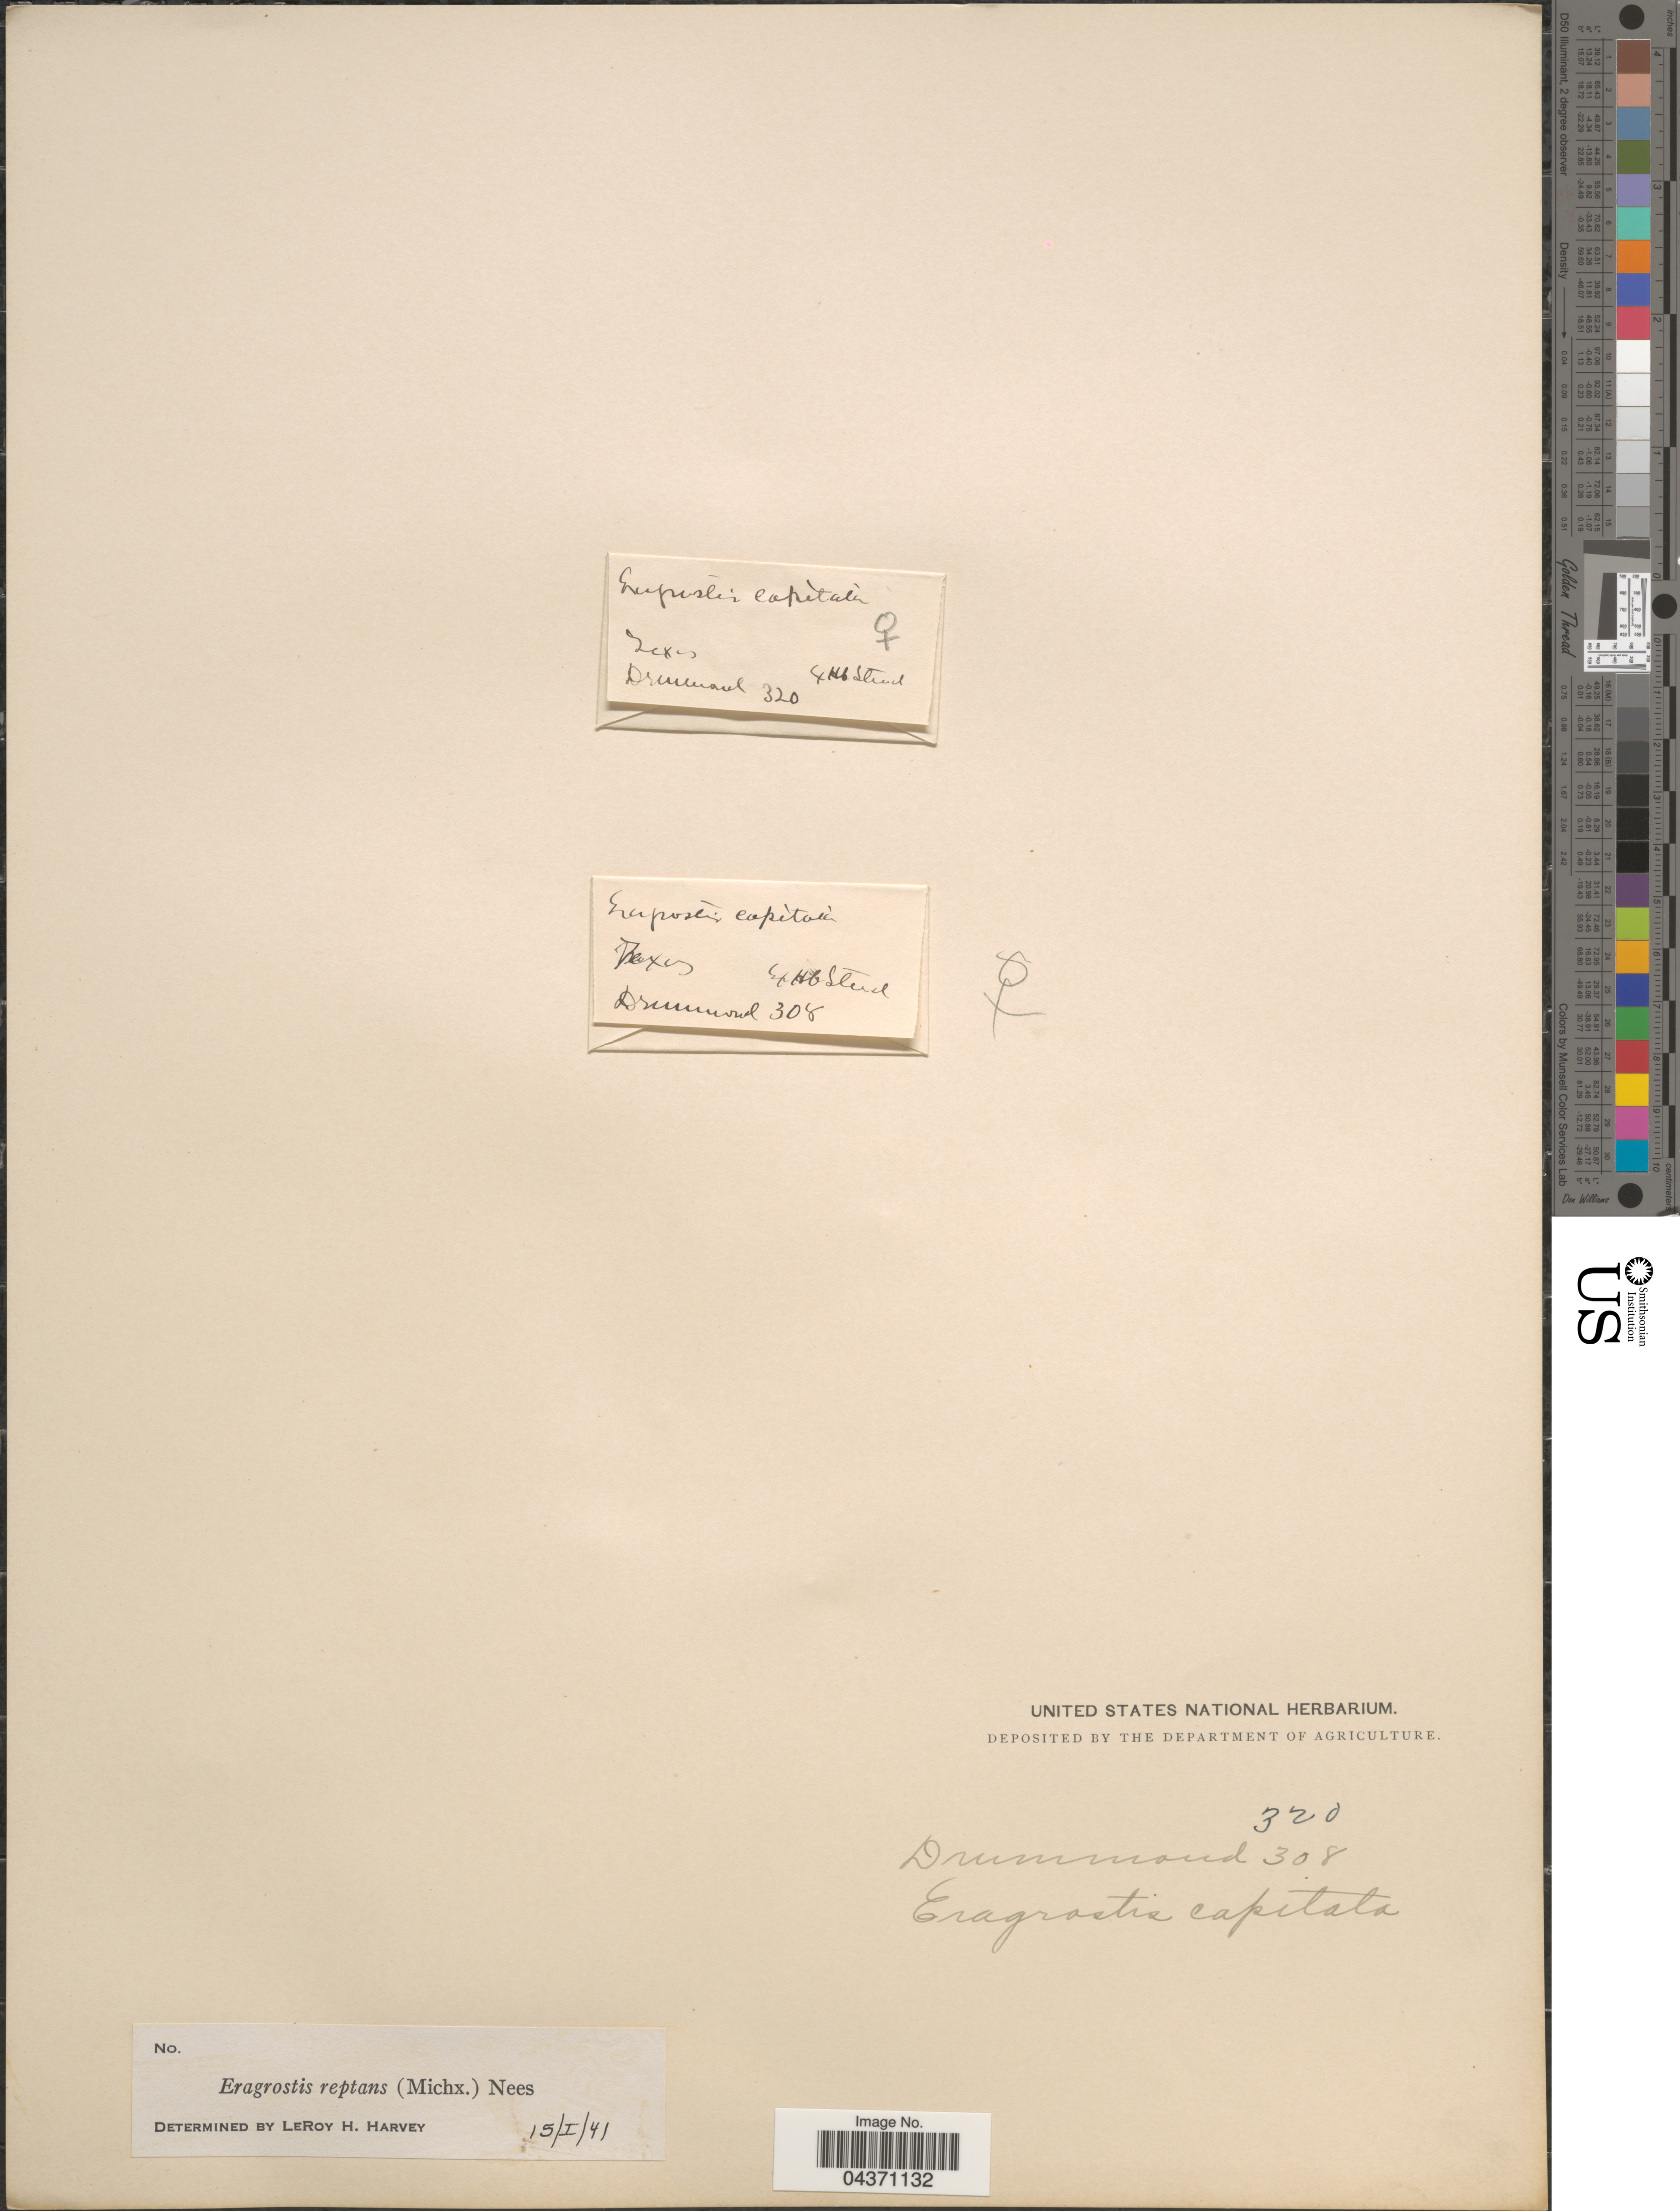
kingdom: Plantae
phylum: Tracheophyta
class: Liliopsida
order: Poales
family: Poaceae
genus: Eragrostis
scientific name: Eragrostis reptans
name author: (Michx.) Nees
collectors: -. Drummond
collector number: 308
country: United States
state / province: Texas